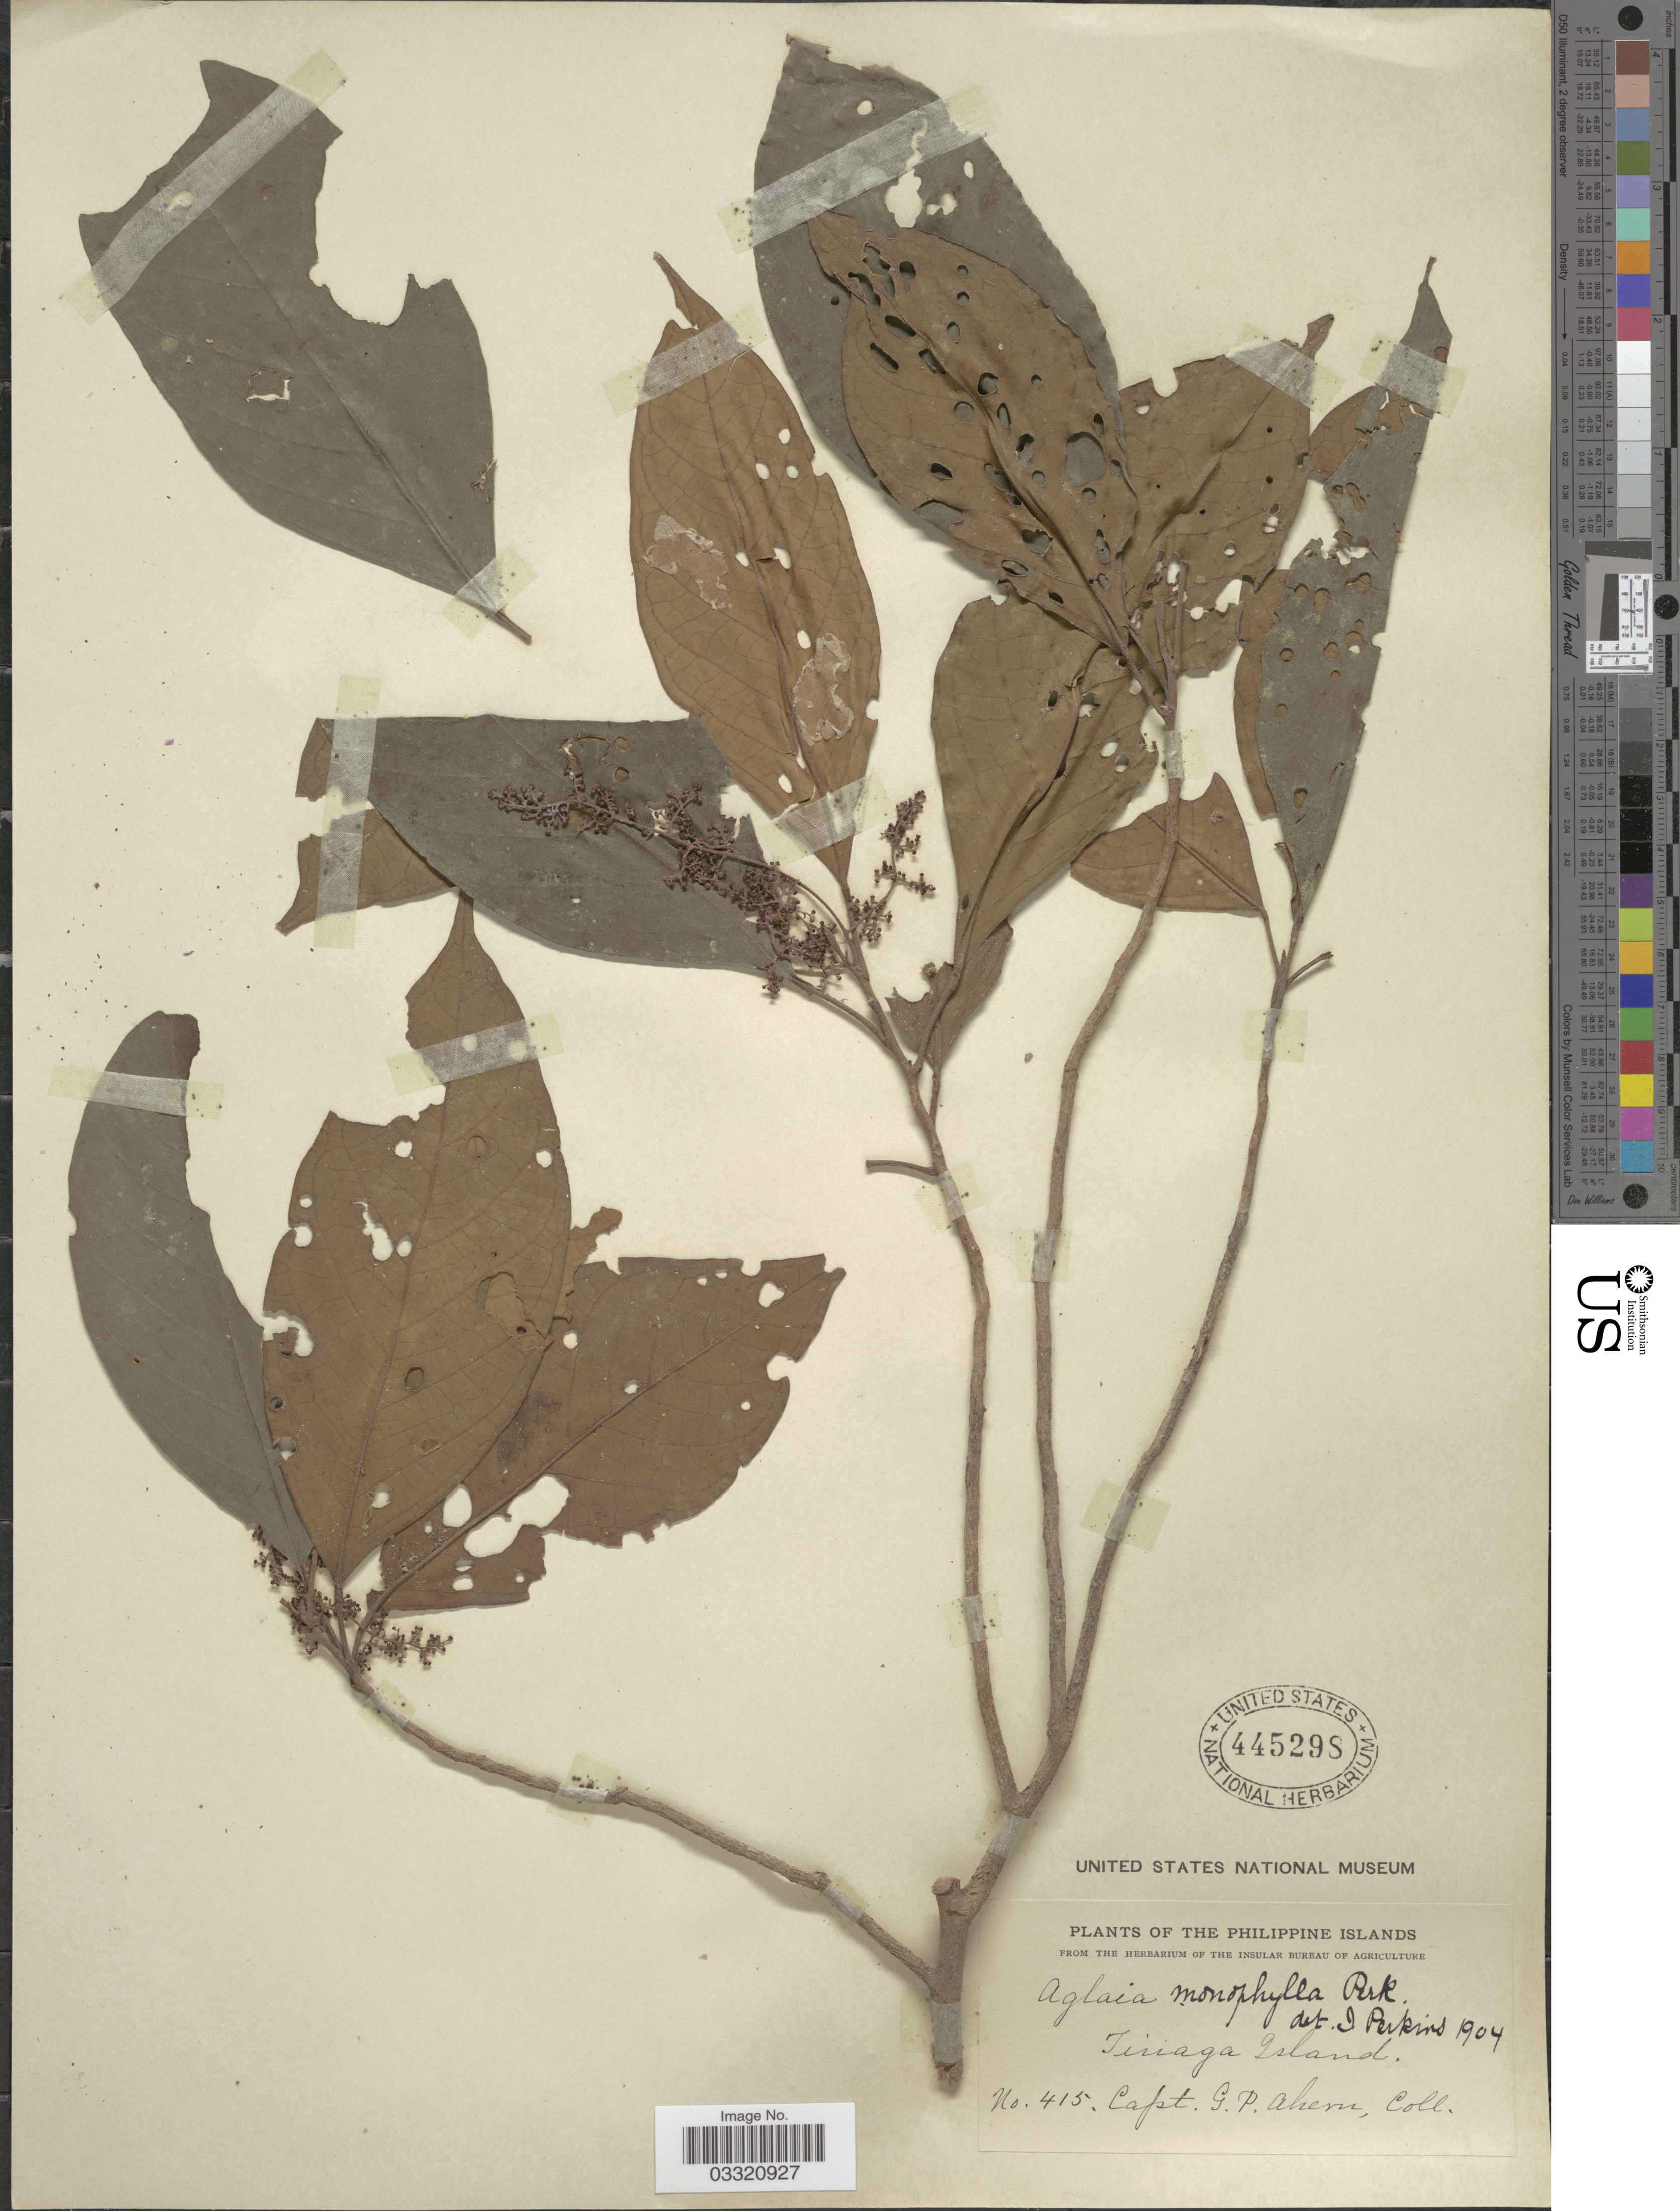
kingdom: Plantae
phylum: Tracheophyta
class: Magnoliopsida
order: Sapindales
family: Meliaceae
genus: Aglaia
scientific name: Aglaia luzoniensis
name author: (S. Vidal) Merr. & Rolfe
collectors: G. Ahern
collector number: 415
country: Philippines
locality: Tinaga Island.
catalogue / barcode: US 445298